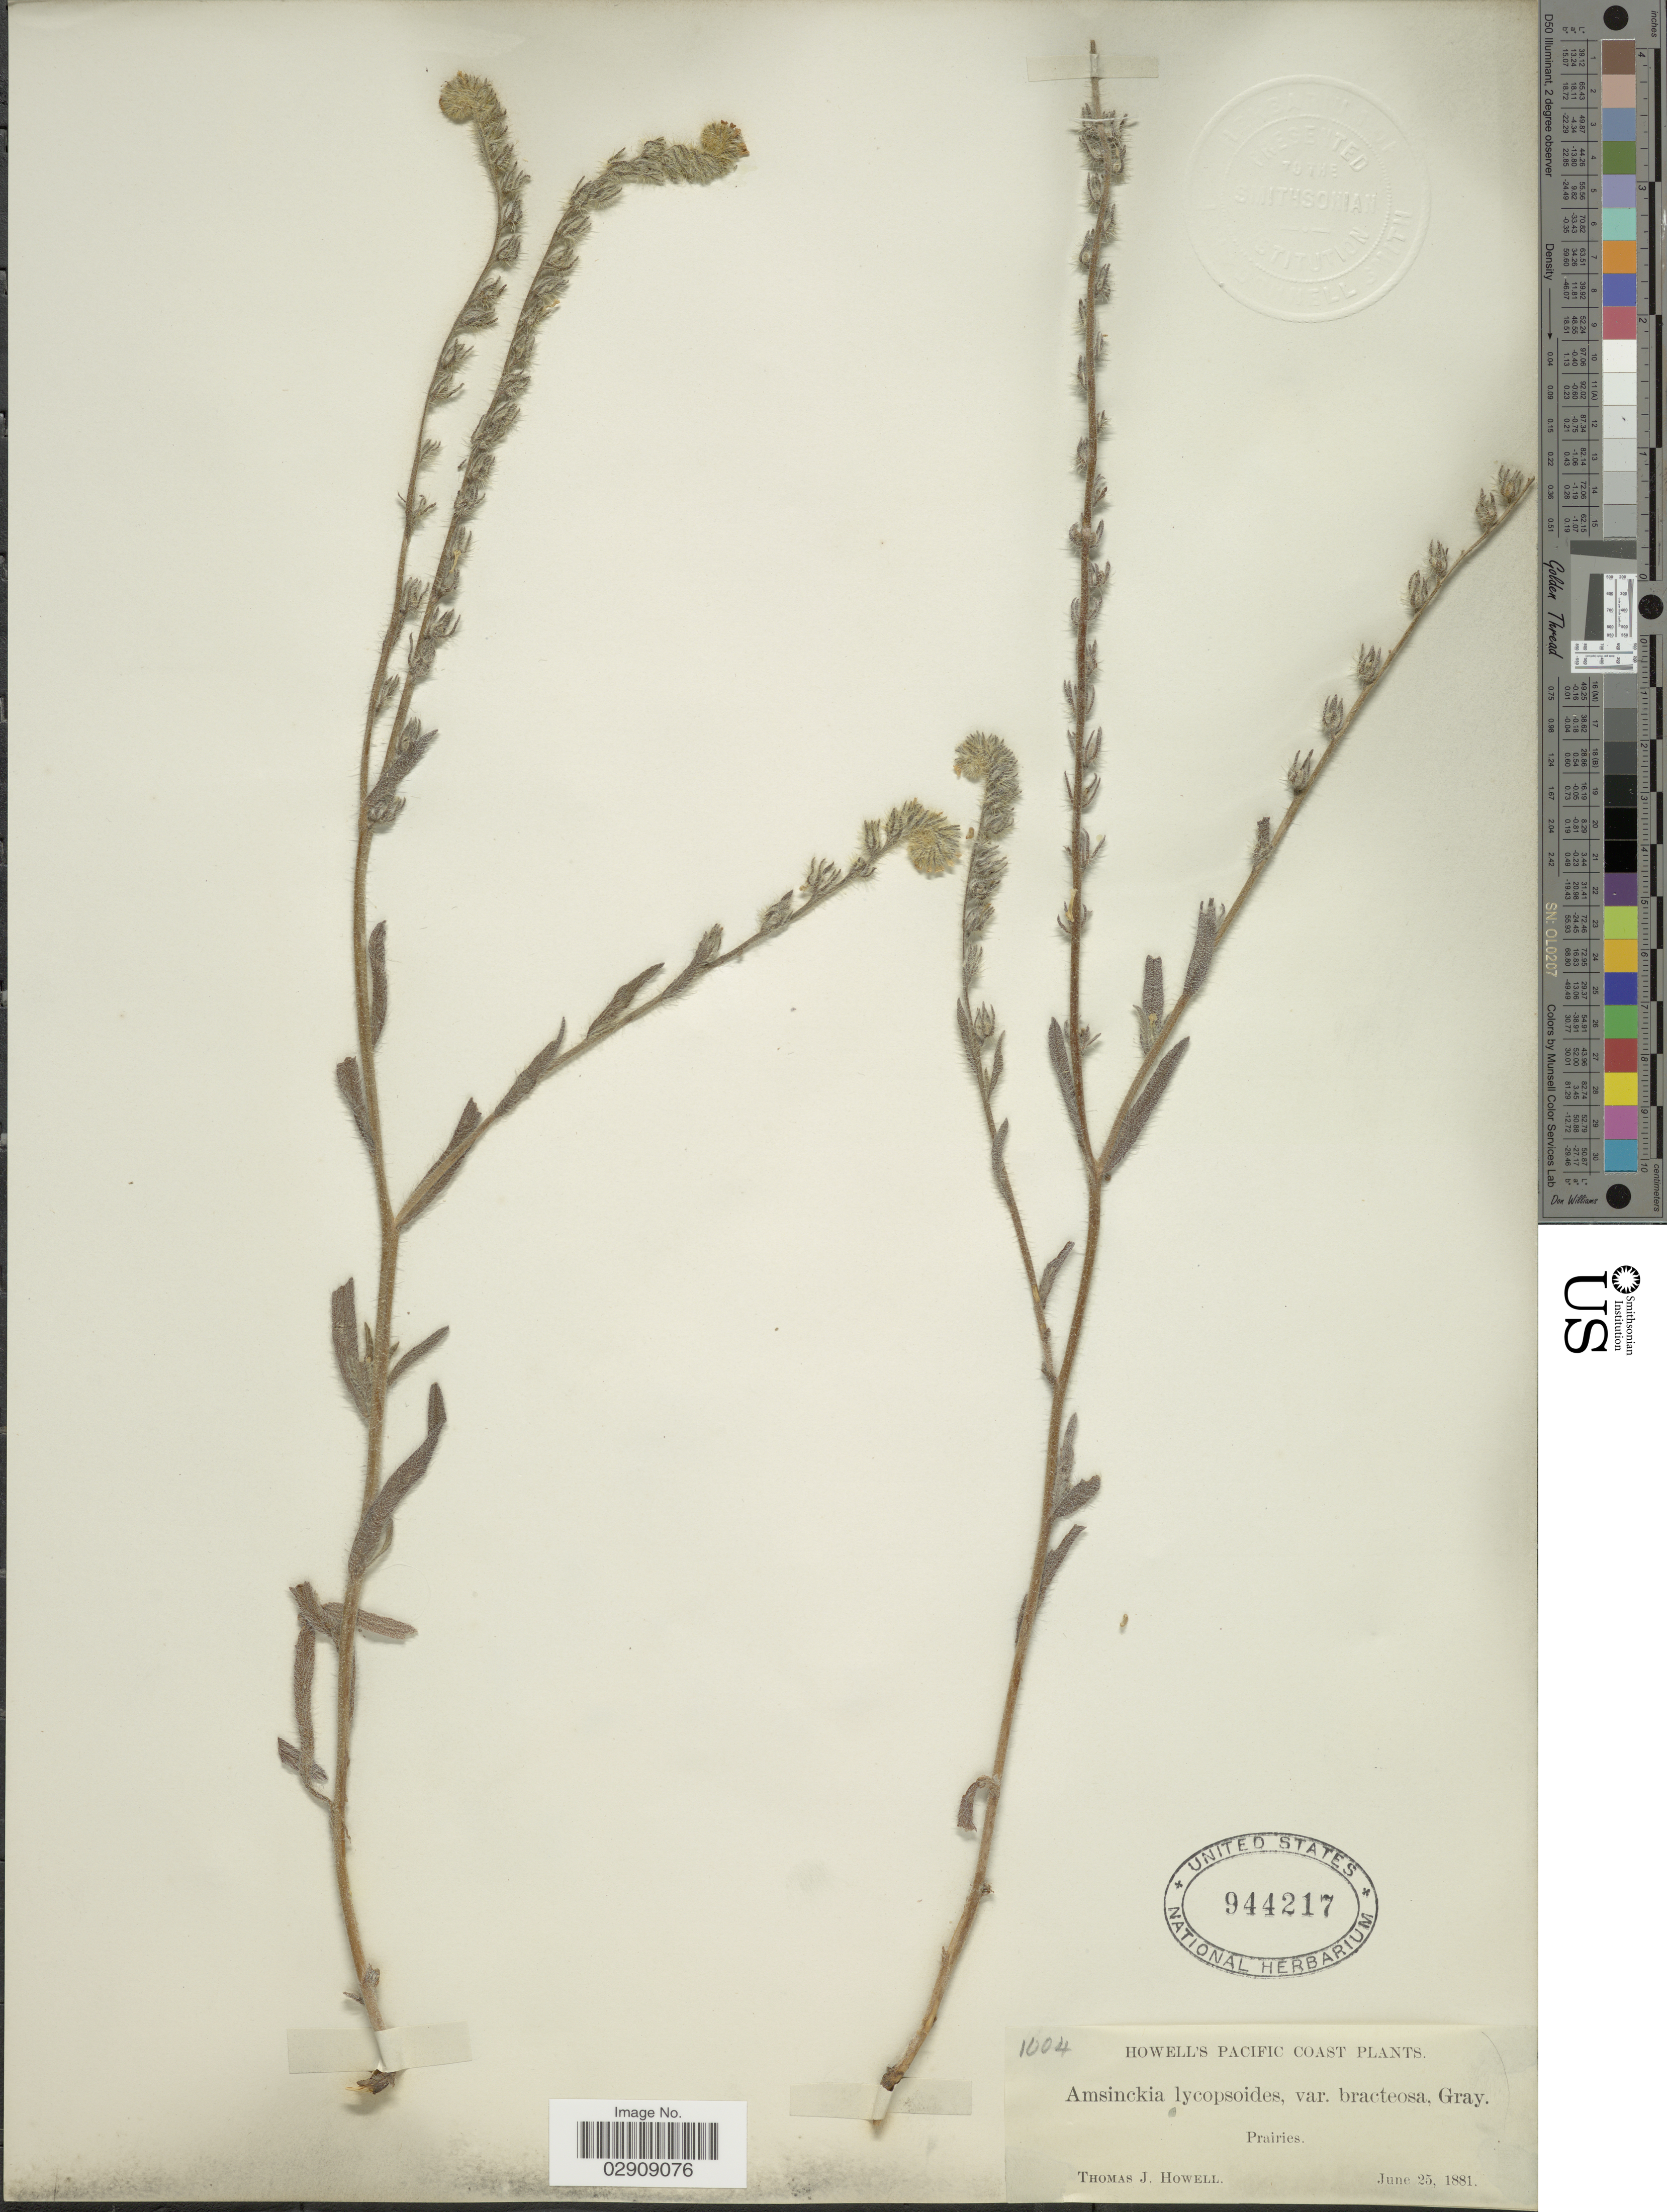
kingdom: Plantae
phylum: Tracheophyta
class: Magnoliopsida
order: Boraginales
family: Boraginaceae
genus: Amsinckia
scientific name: Amsinckia lycopsoides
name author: Lehm.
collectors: T. J. Howell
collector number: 1004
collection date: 1881-06-25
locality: Pacific Coast. Prairies.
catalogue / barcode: US 944217